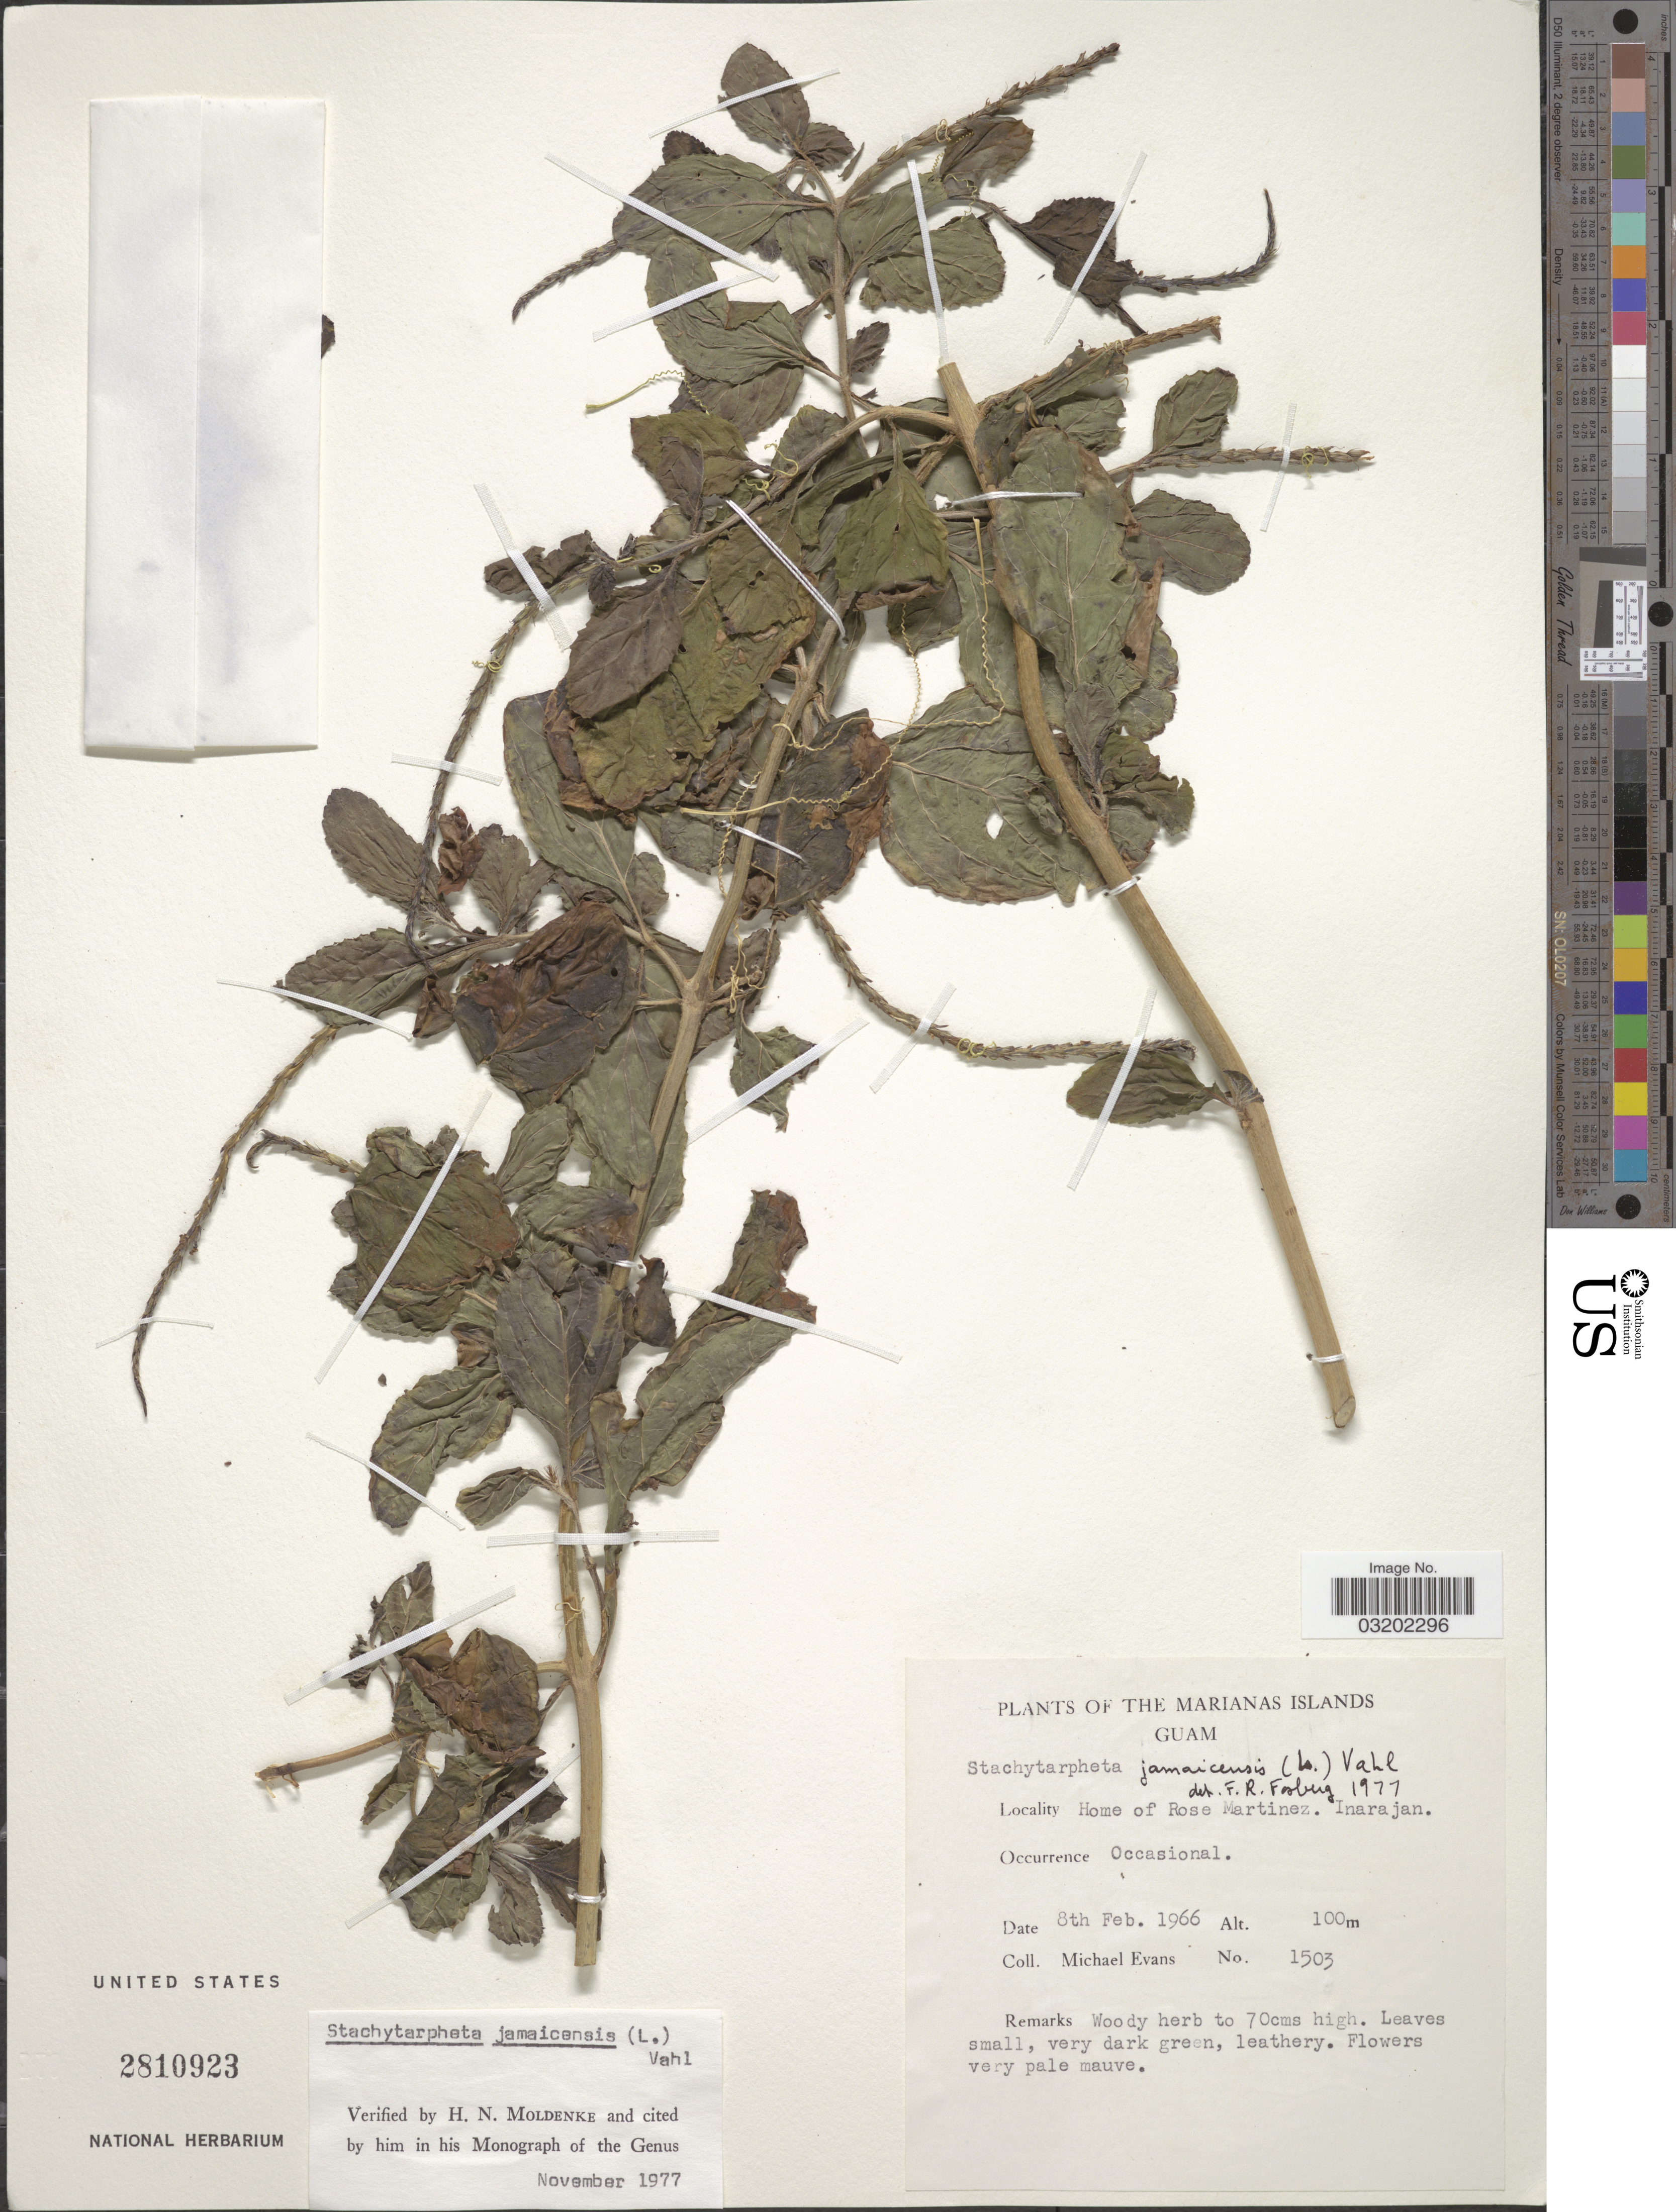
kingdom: Plantae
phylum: Tracheophyta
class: Magnoliopsida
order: Lamiales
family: Verbenaceae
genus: Stachytarpheta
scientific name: Stachytarpheta jamaicensis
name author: (L.) Vahl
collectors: M. Evans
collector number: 1503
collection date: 1966-02-08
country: Guam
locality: Marianas Islands. Home of Rose Martinez. Inarajan.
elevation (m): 100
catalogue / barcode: US 2810923